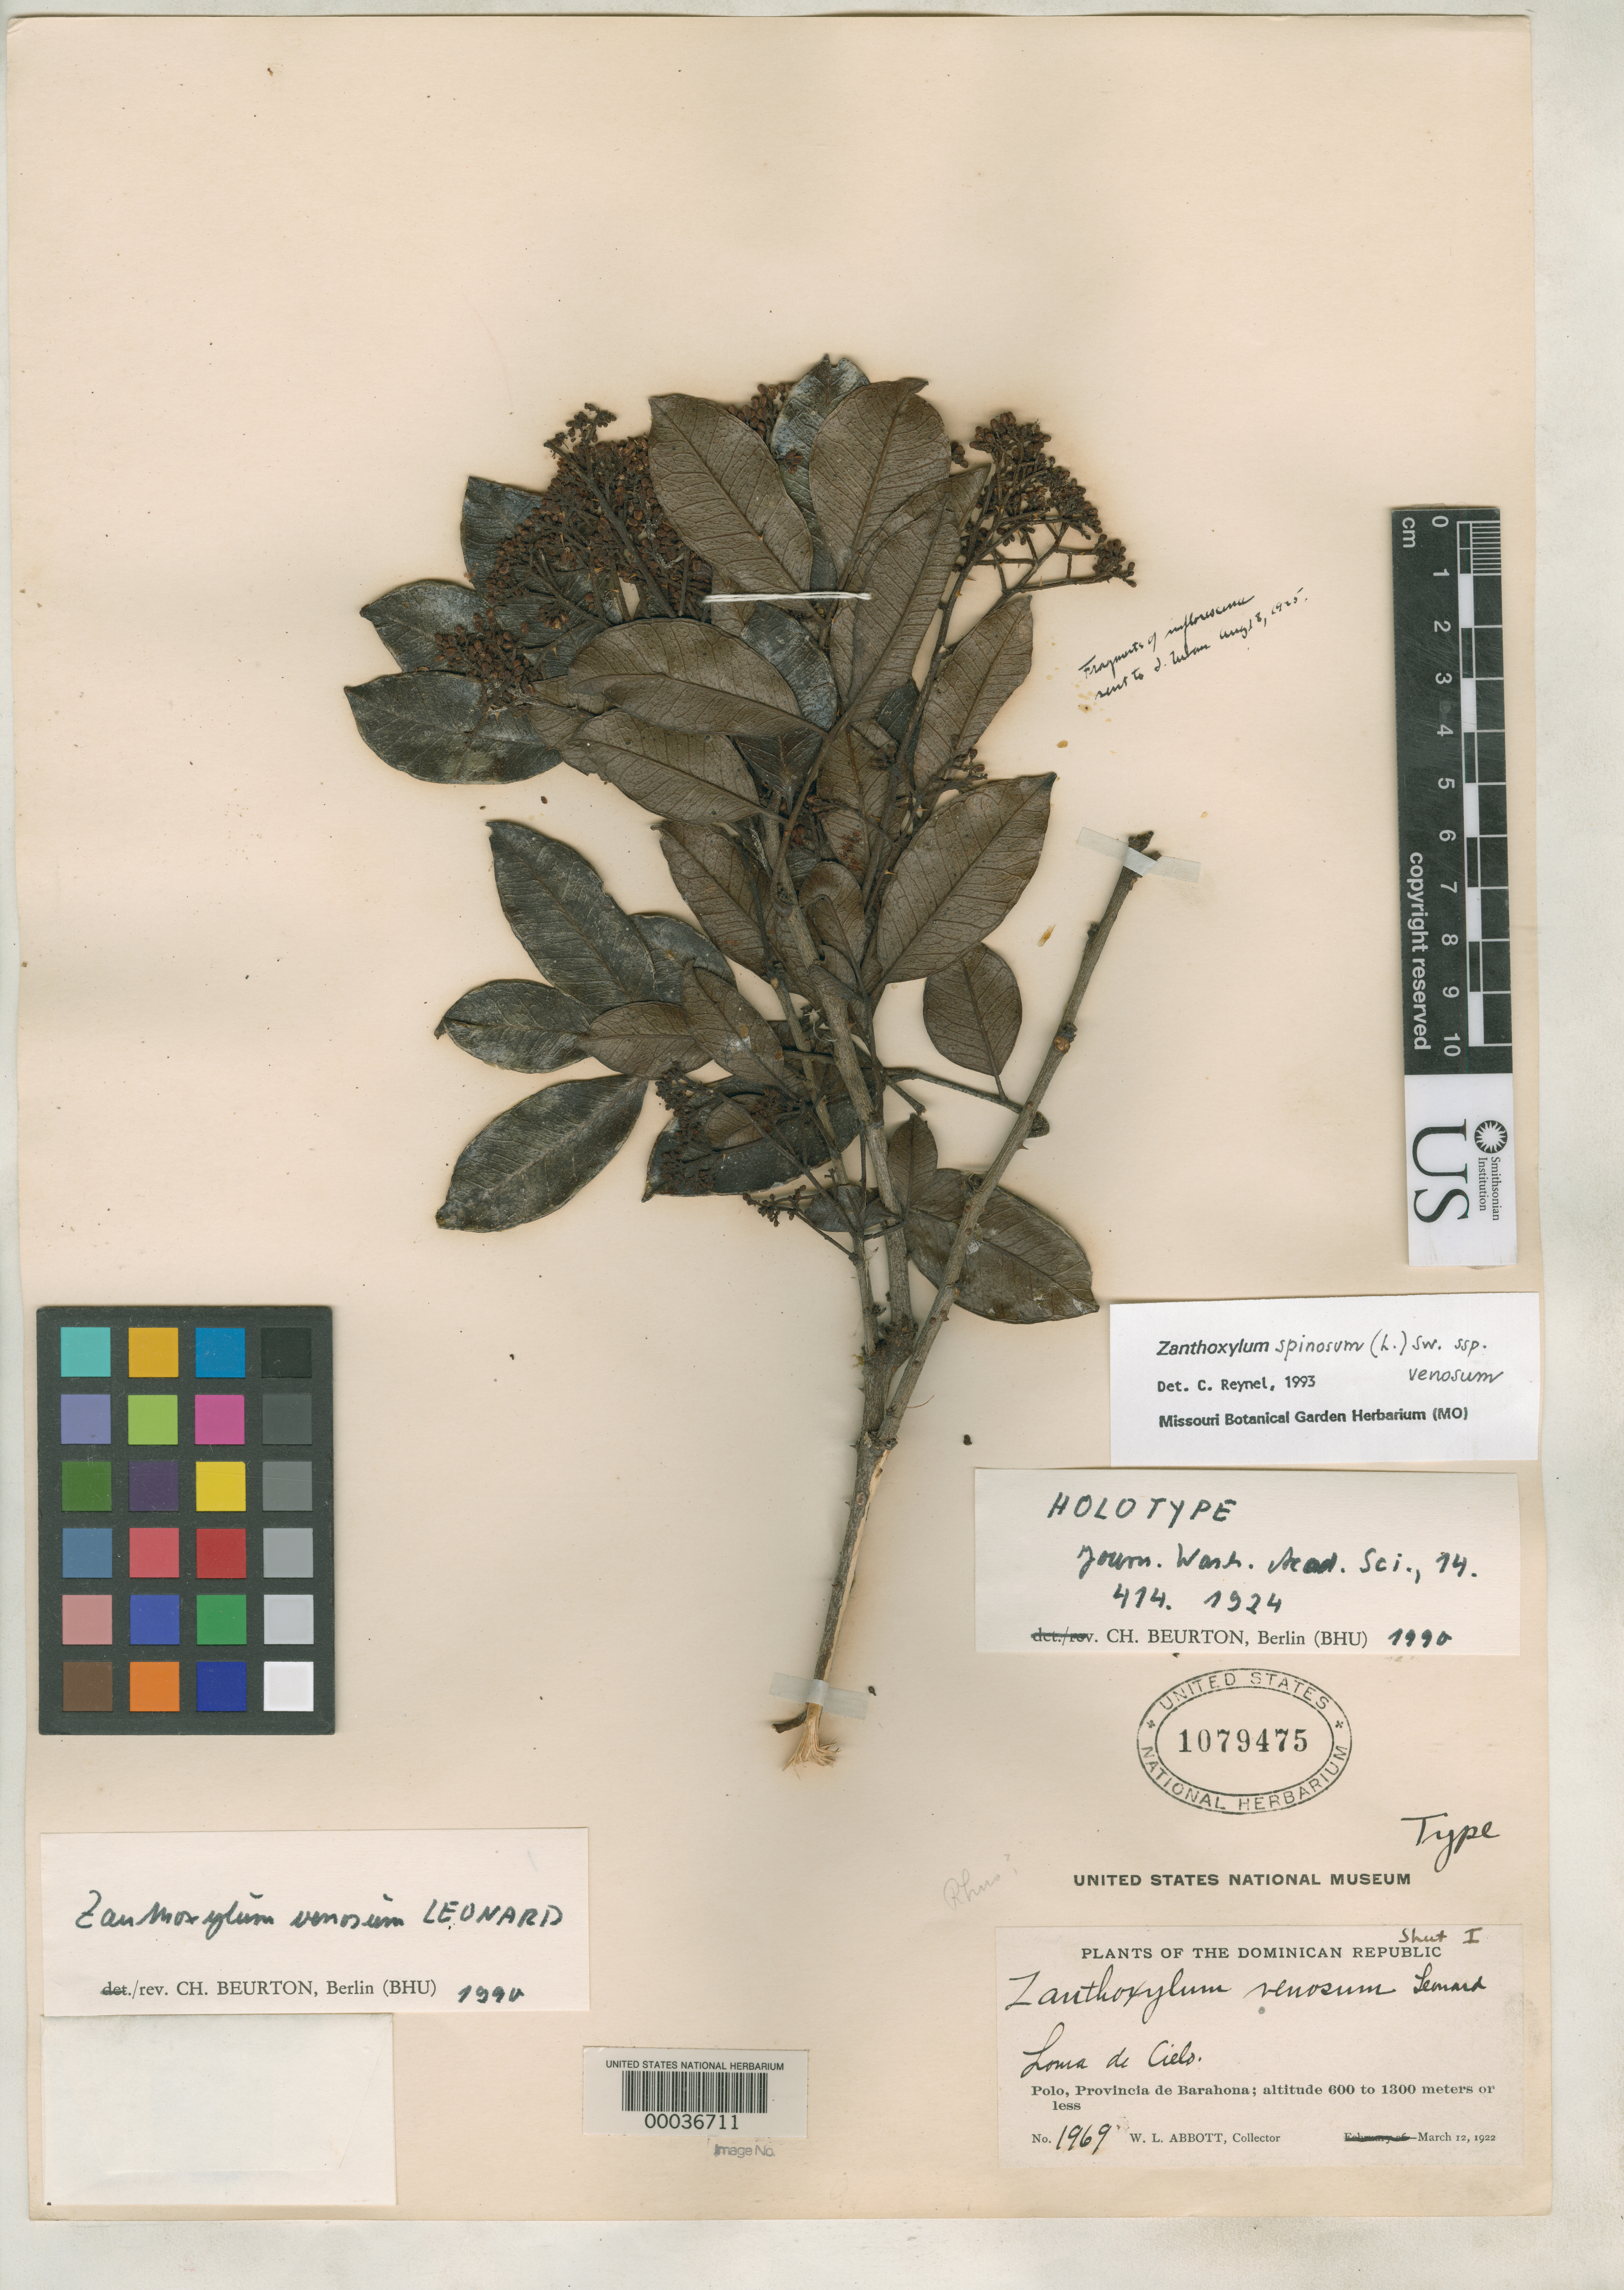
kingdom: Plantae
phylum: Tracheophyta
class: Magnoliopsida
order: Sapindales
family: Rutaceae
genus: Zanthoxylum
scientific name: Zanthoxylum venosum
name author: Leonard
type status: Holotype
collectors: W. L. Abbott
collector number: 1969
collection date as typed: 12 Mar 1922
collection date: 1922-03-12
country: Dominican Republic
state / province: Barahona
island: Hispaniola Island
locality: Polo, Loma de Cielo.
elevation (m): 600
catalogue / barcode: US 1079475